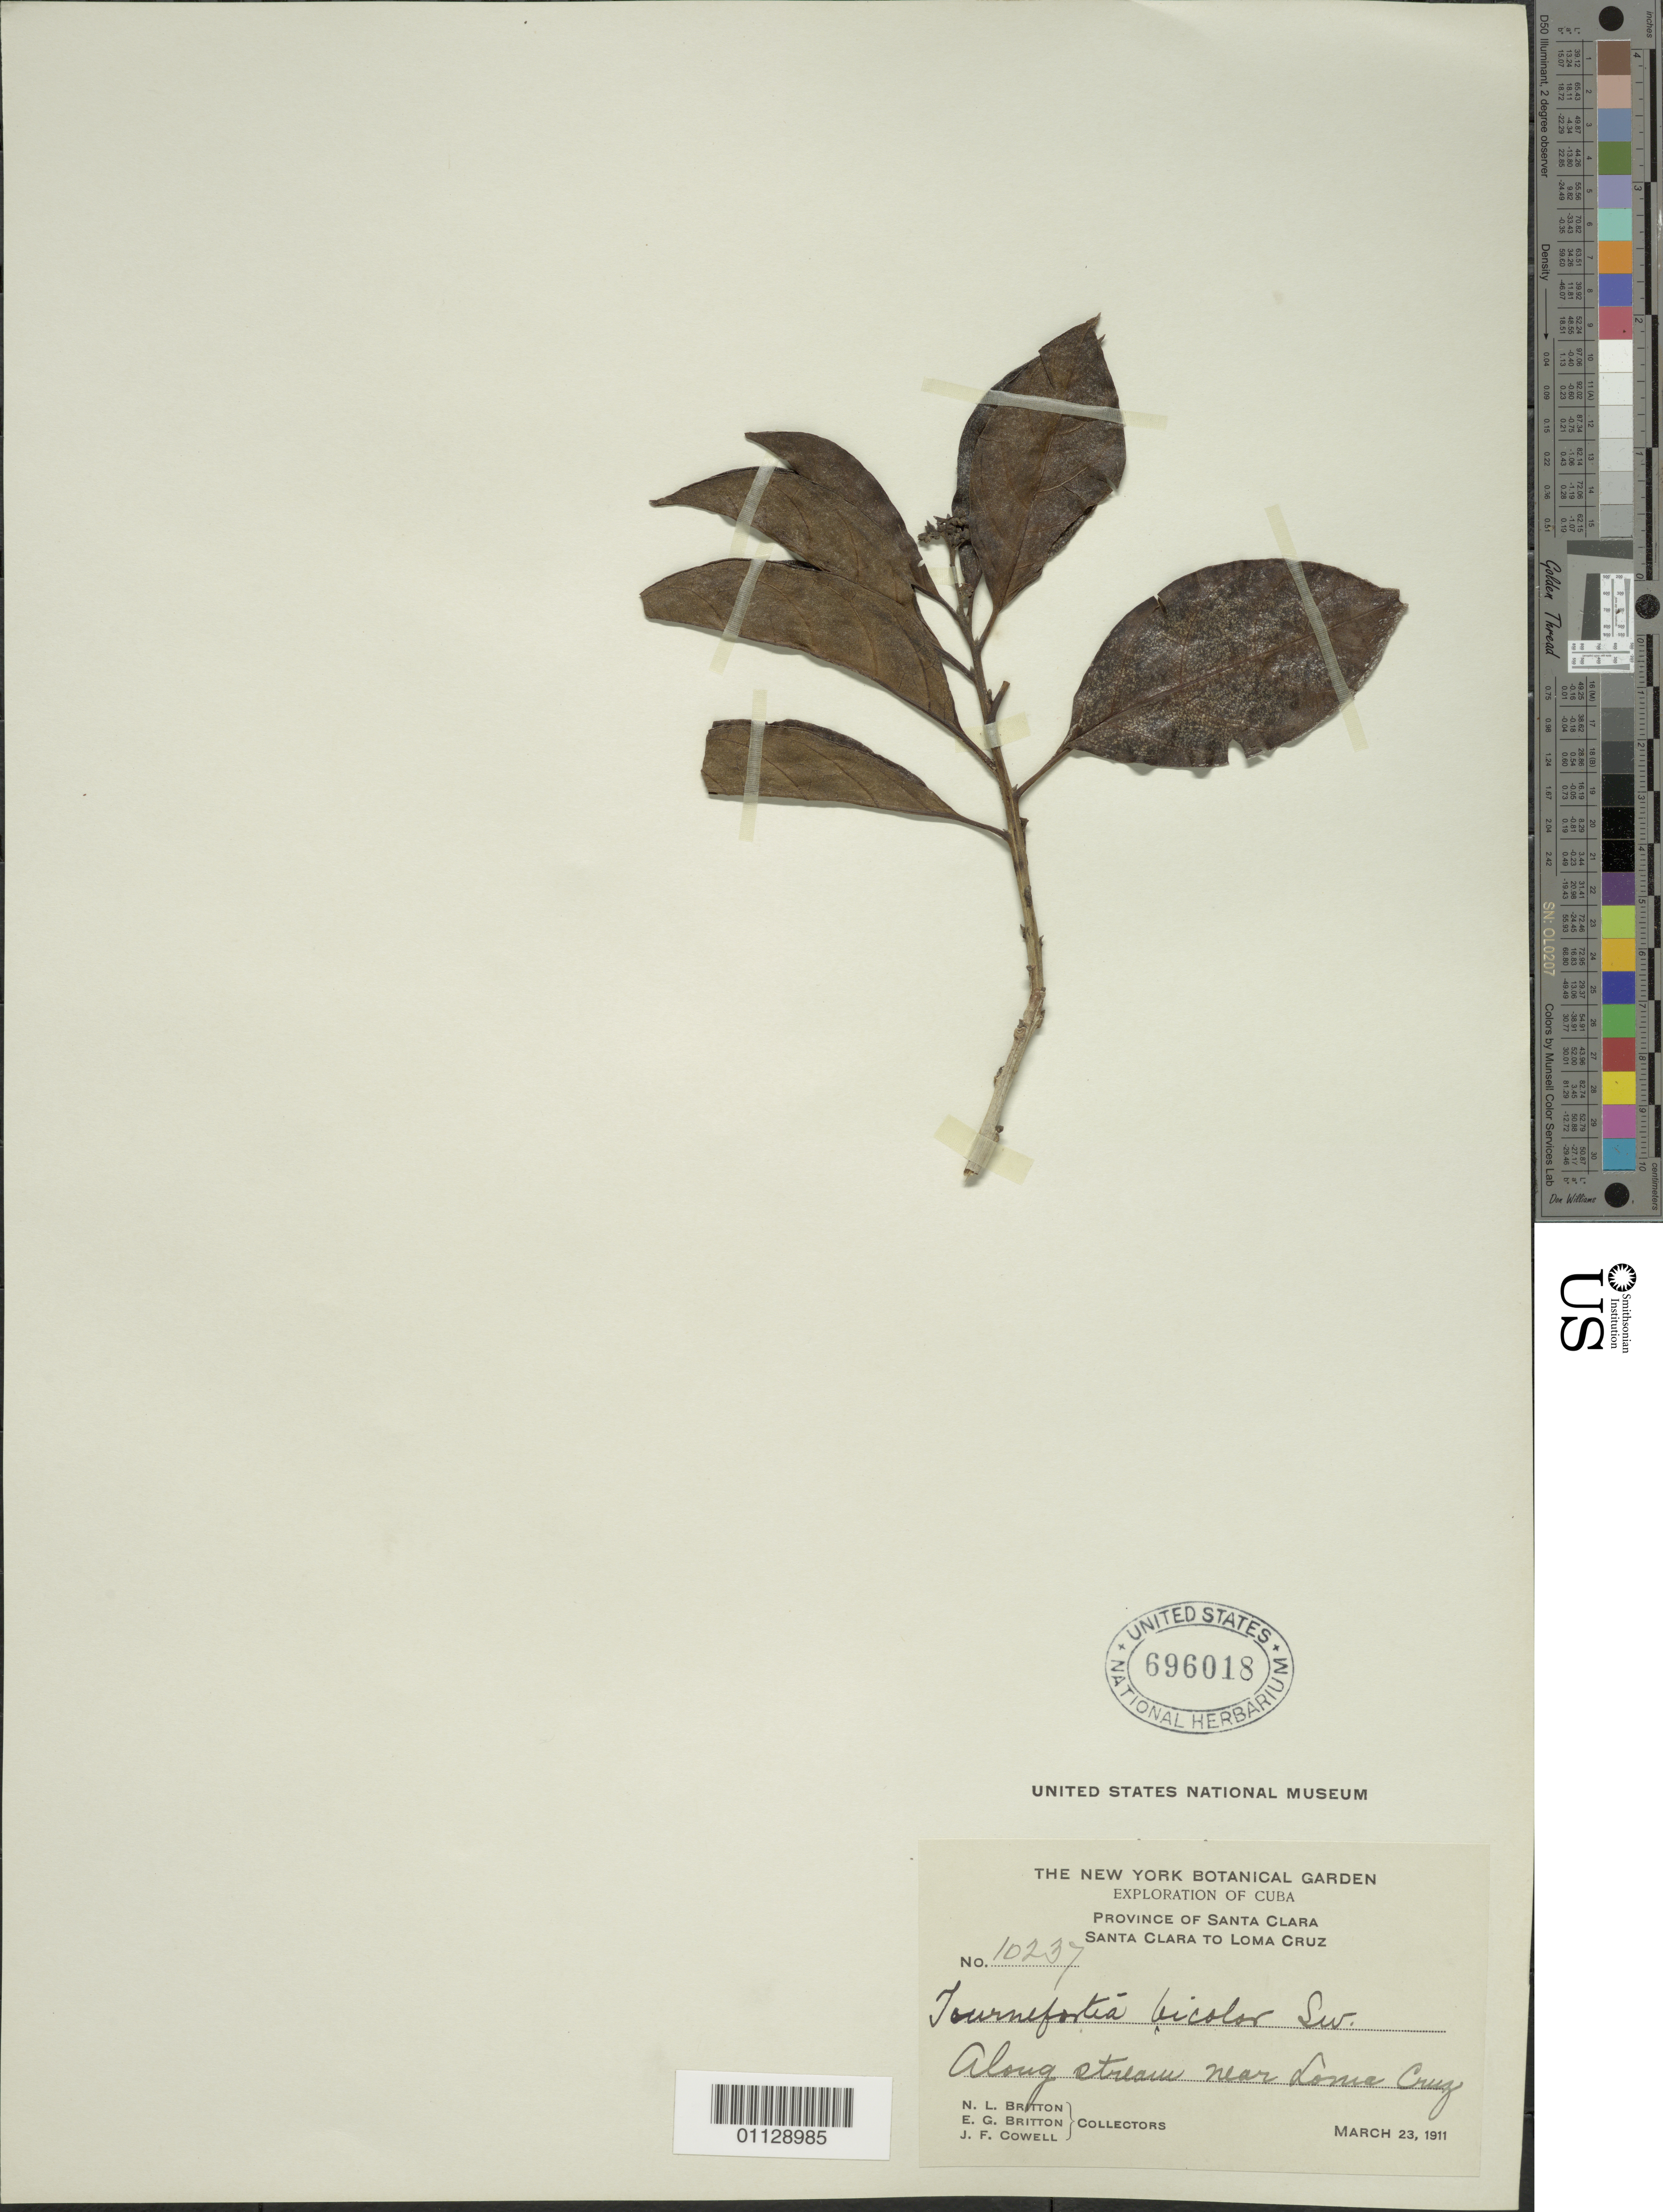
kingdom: Plantae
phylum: Tracheophyta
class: Magnoliopsida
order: Boraginales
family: Heliotropiaceae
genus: Tournefortia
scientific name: Tournefortia bicolor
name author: Sw.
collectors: N. Britton & J. F. Cowell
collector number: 10237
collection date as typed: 23 Mar 1911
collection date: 1911-03-23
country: Cuba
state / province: Villa Clara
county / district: Santa Clara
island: Cuba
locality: Along stream near Loma Crug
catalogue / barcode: US 696018